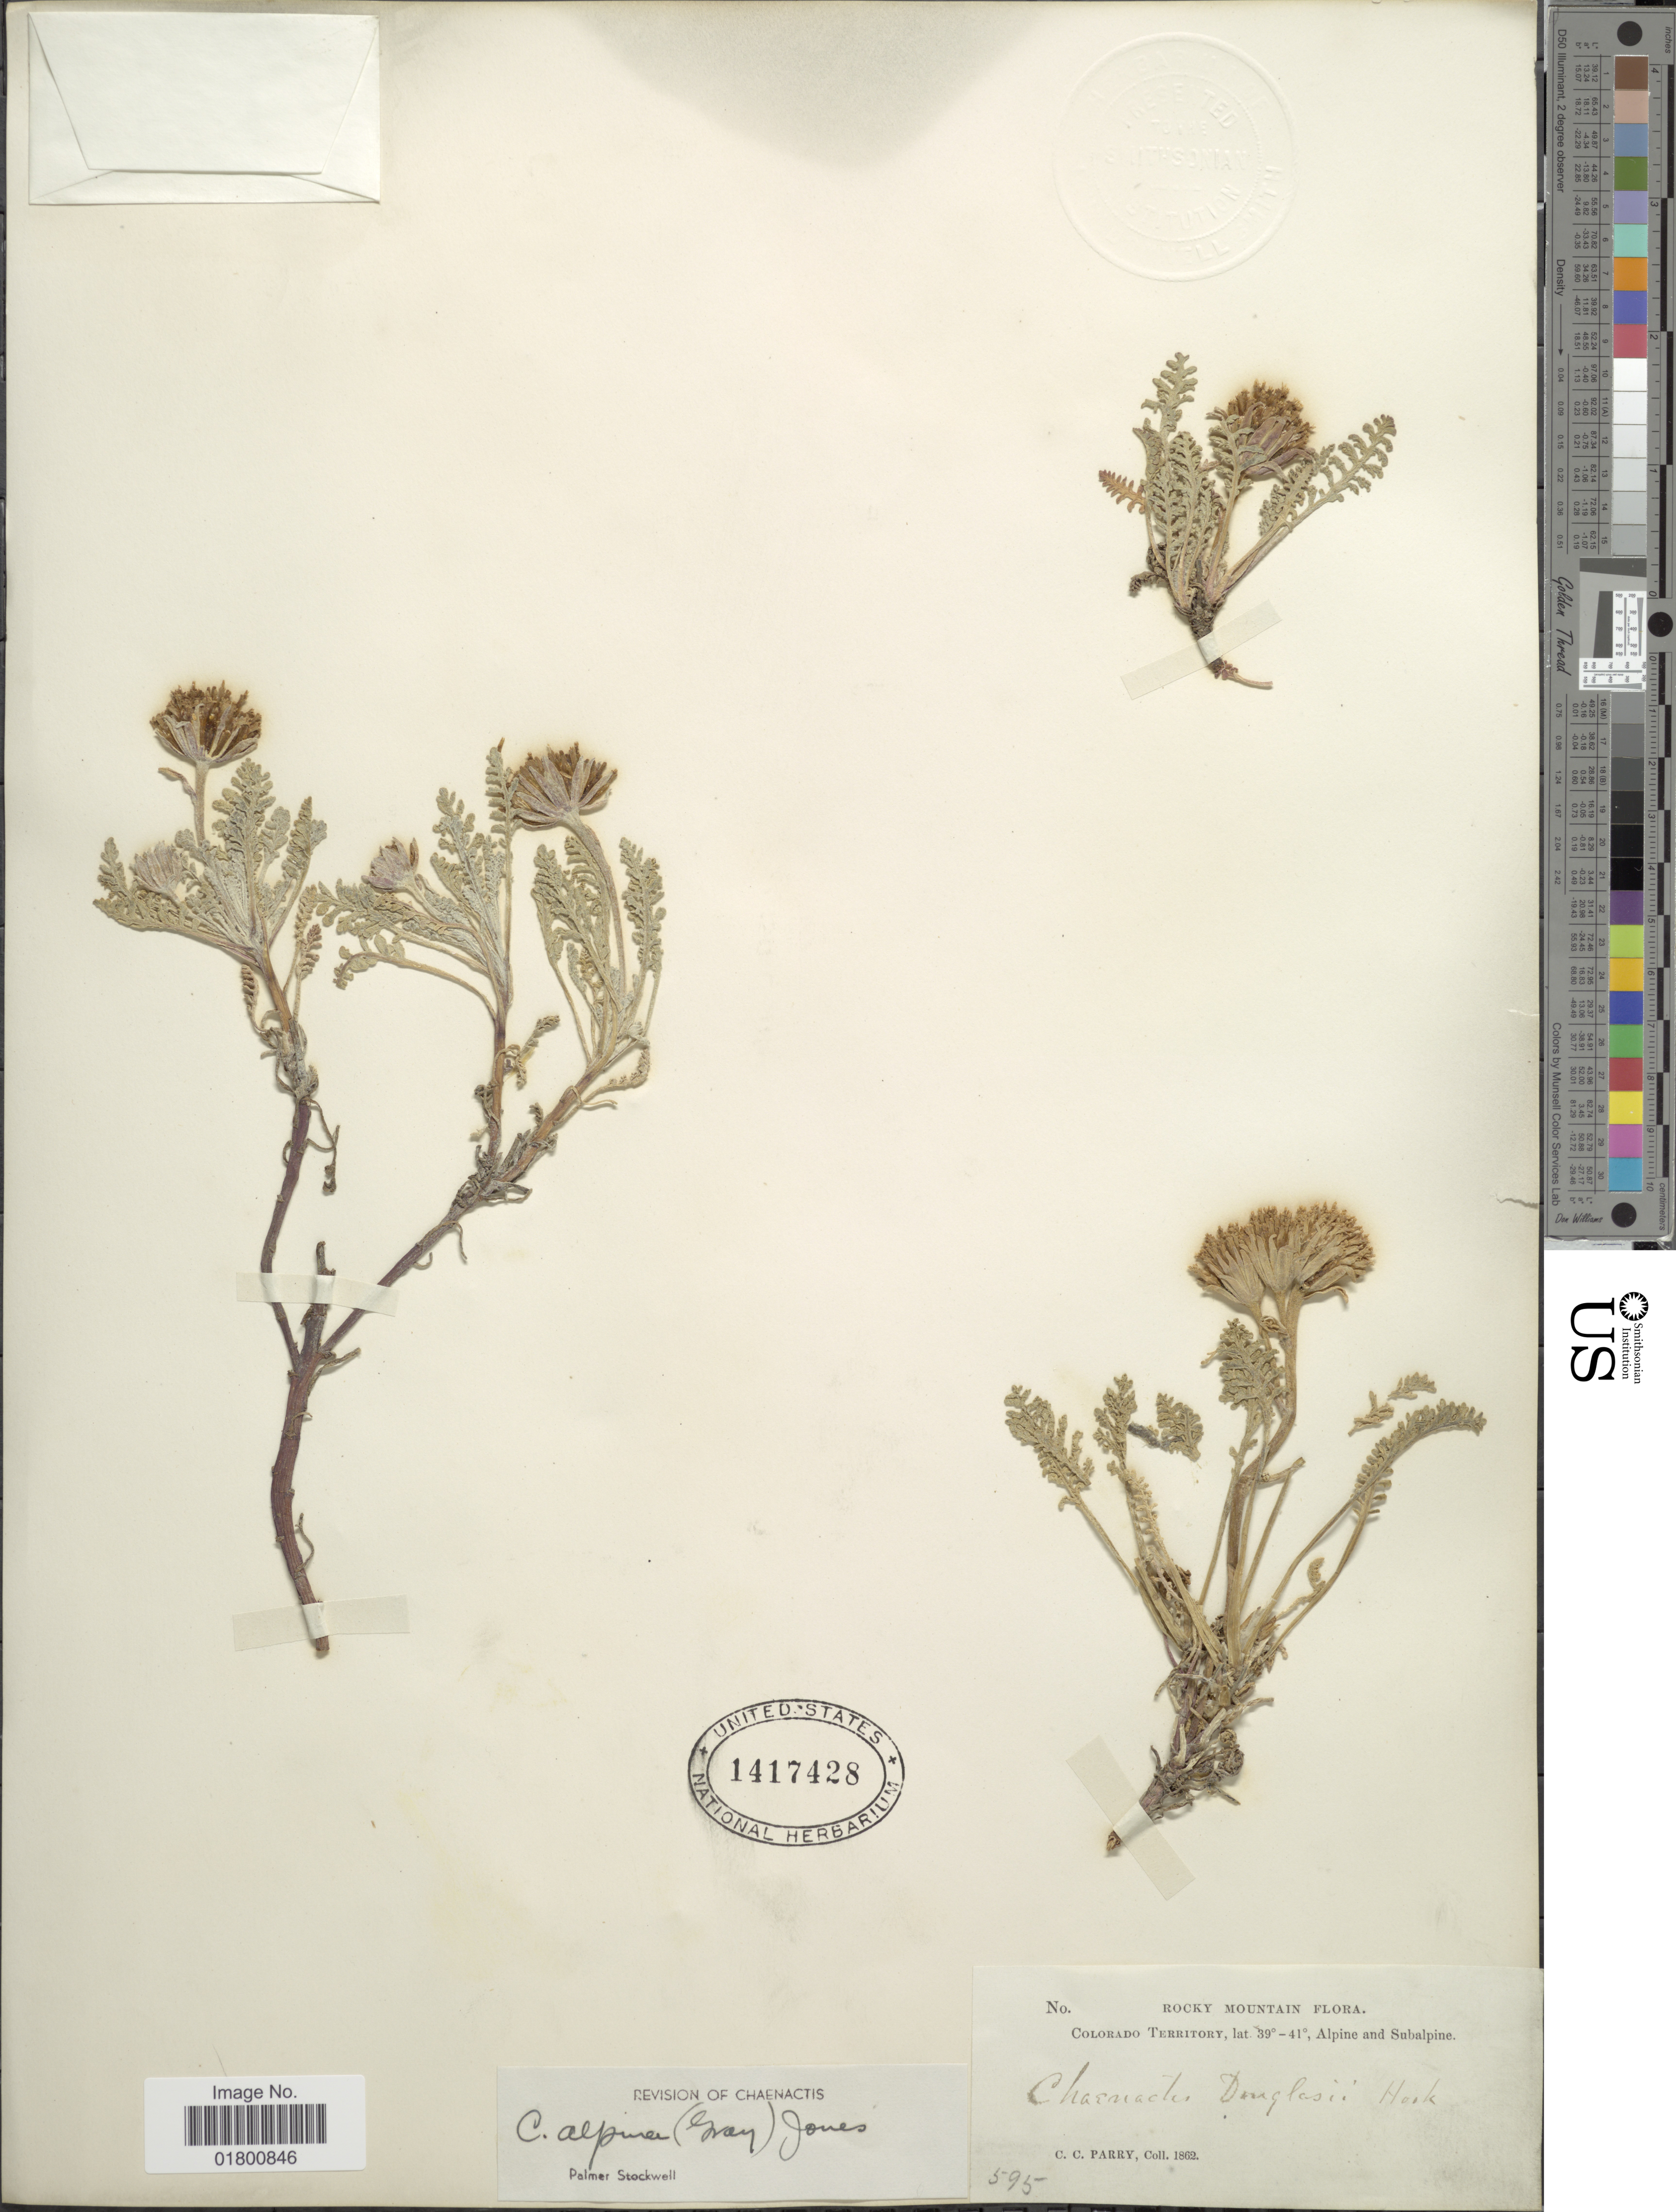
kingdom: Plantae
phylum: Tracheophyta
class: Magnoliopsida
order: Asterales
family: Asteraceae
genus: Chaenactis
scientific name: Chaenactis alpina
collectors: C. C. Parry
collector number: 595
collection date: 1862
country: United States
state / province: Colorado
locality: Rocky Mountain, Colorado Territory, Alpine and Subalpine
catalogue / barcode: US 1417428